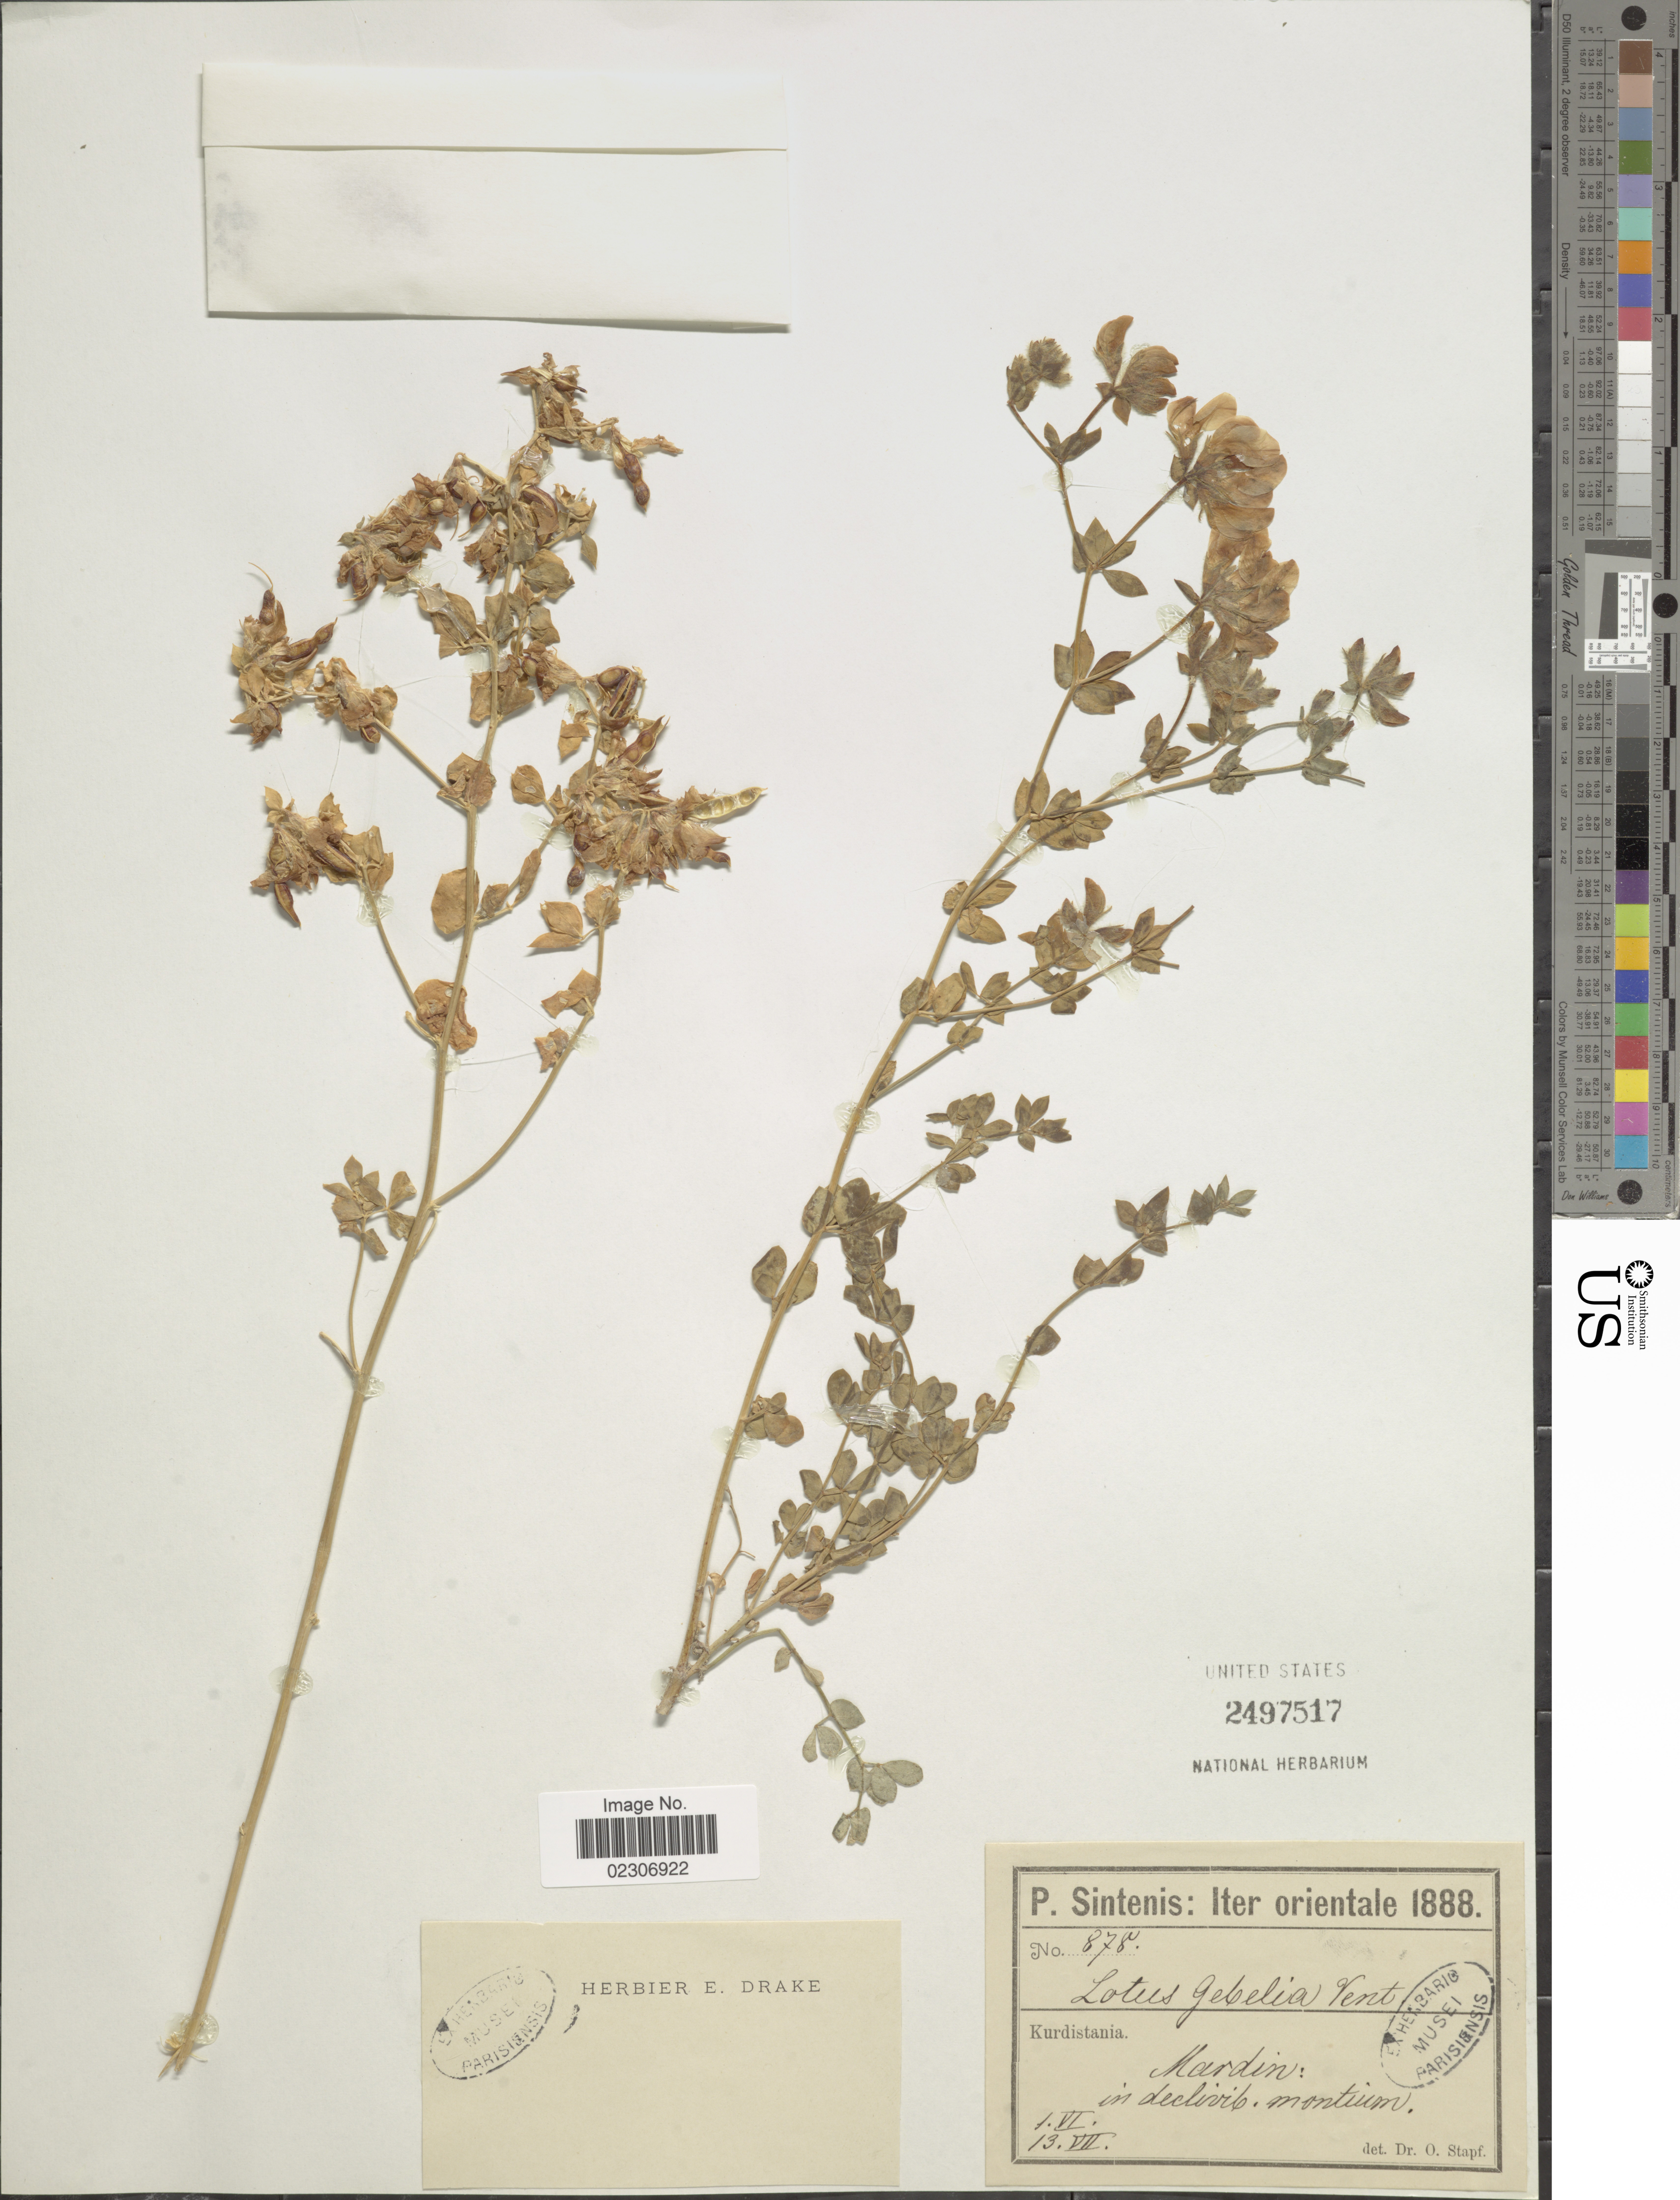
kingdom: Plantae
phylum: Tracheophyta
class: Magnoliopsida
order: Fabales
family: Fabaceae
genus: Lotus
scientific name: Lotus gebelia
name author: Vent.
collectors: P. Sintenis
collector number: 878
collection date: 1888-06-01/1888-07-13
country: Iran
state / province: Kurdistan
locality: Iter orientale, Kurdistania, Nardin: in declivib. montium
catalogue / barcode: US 2497517